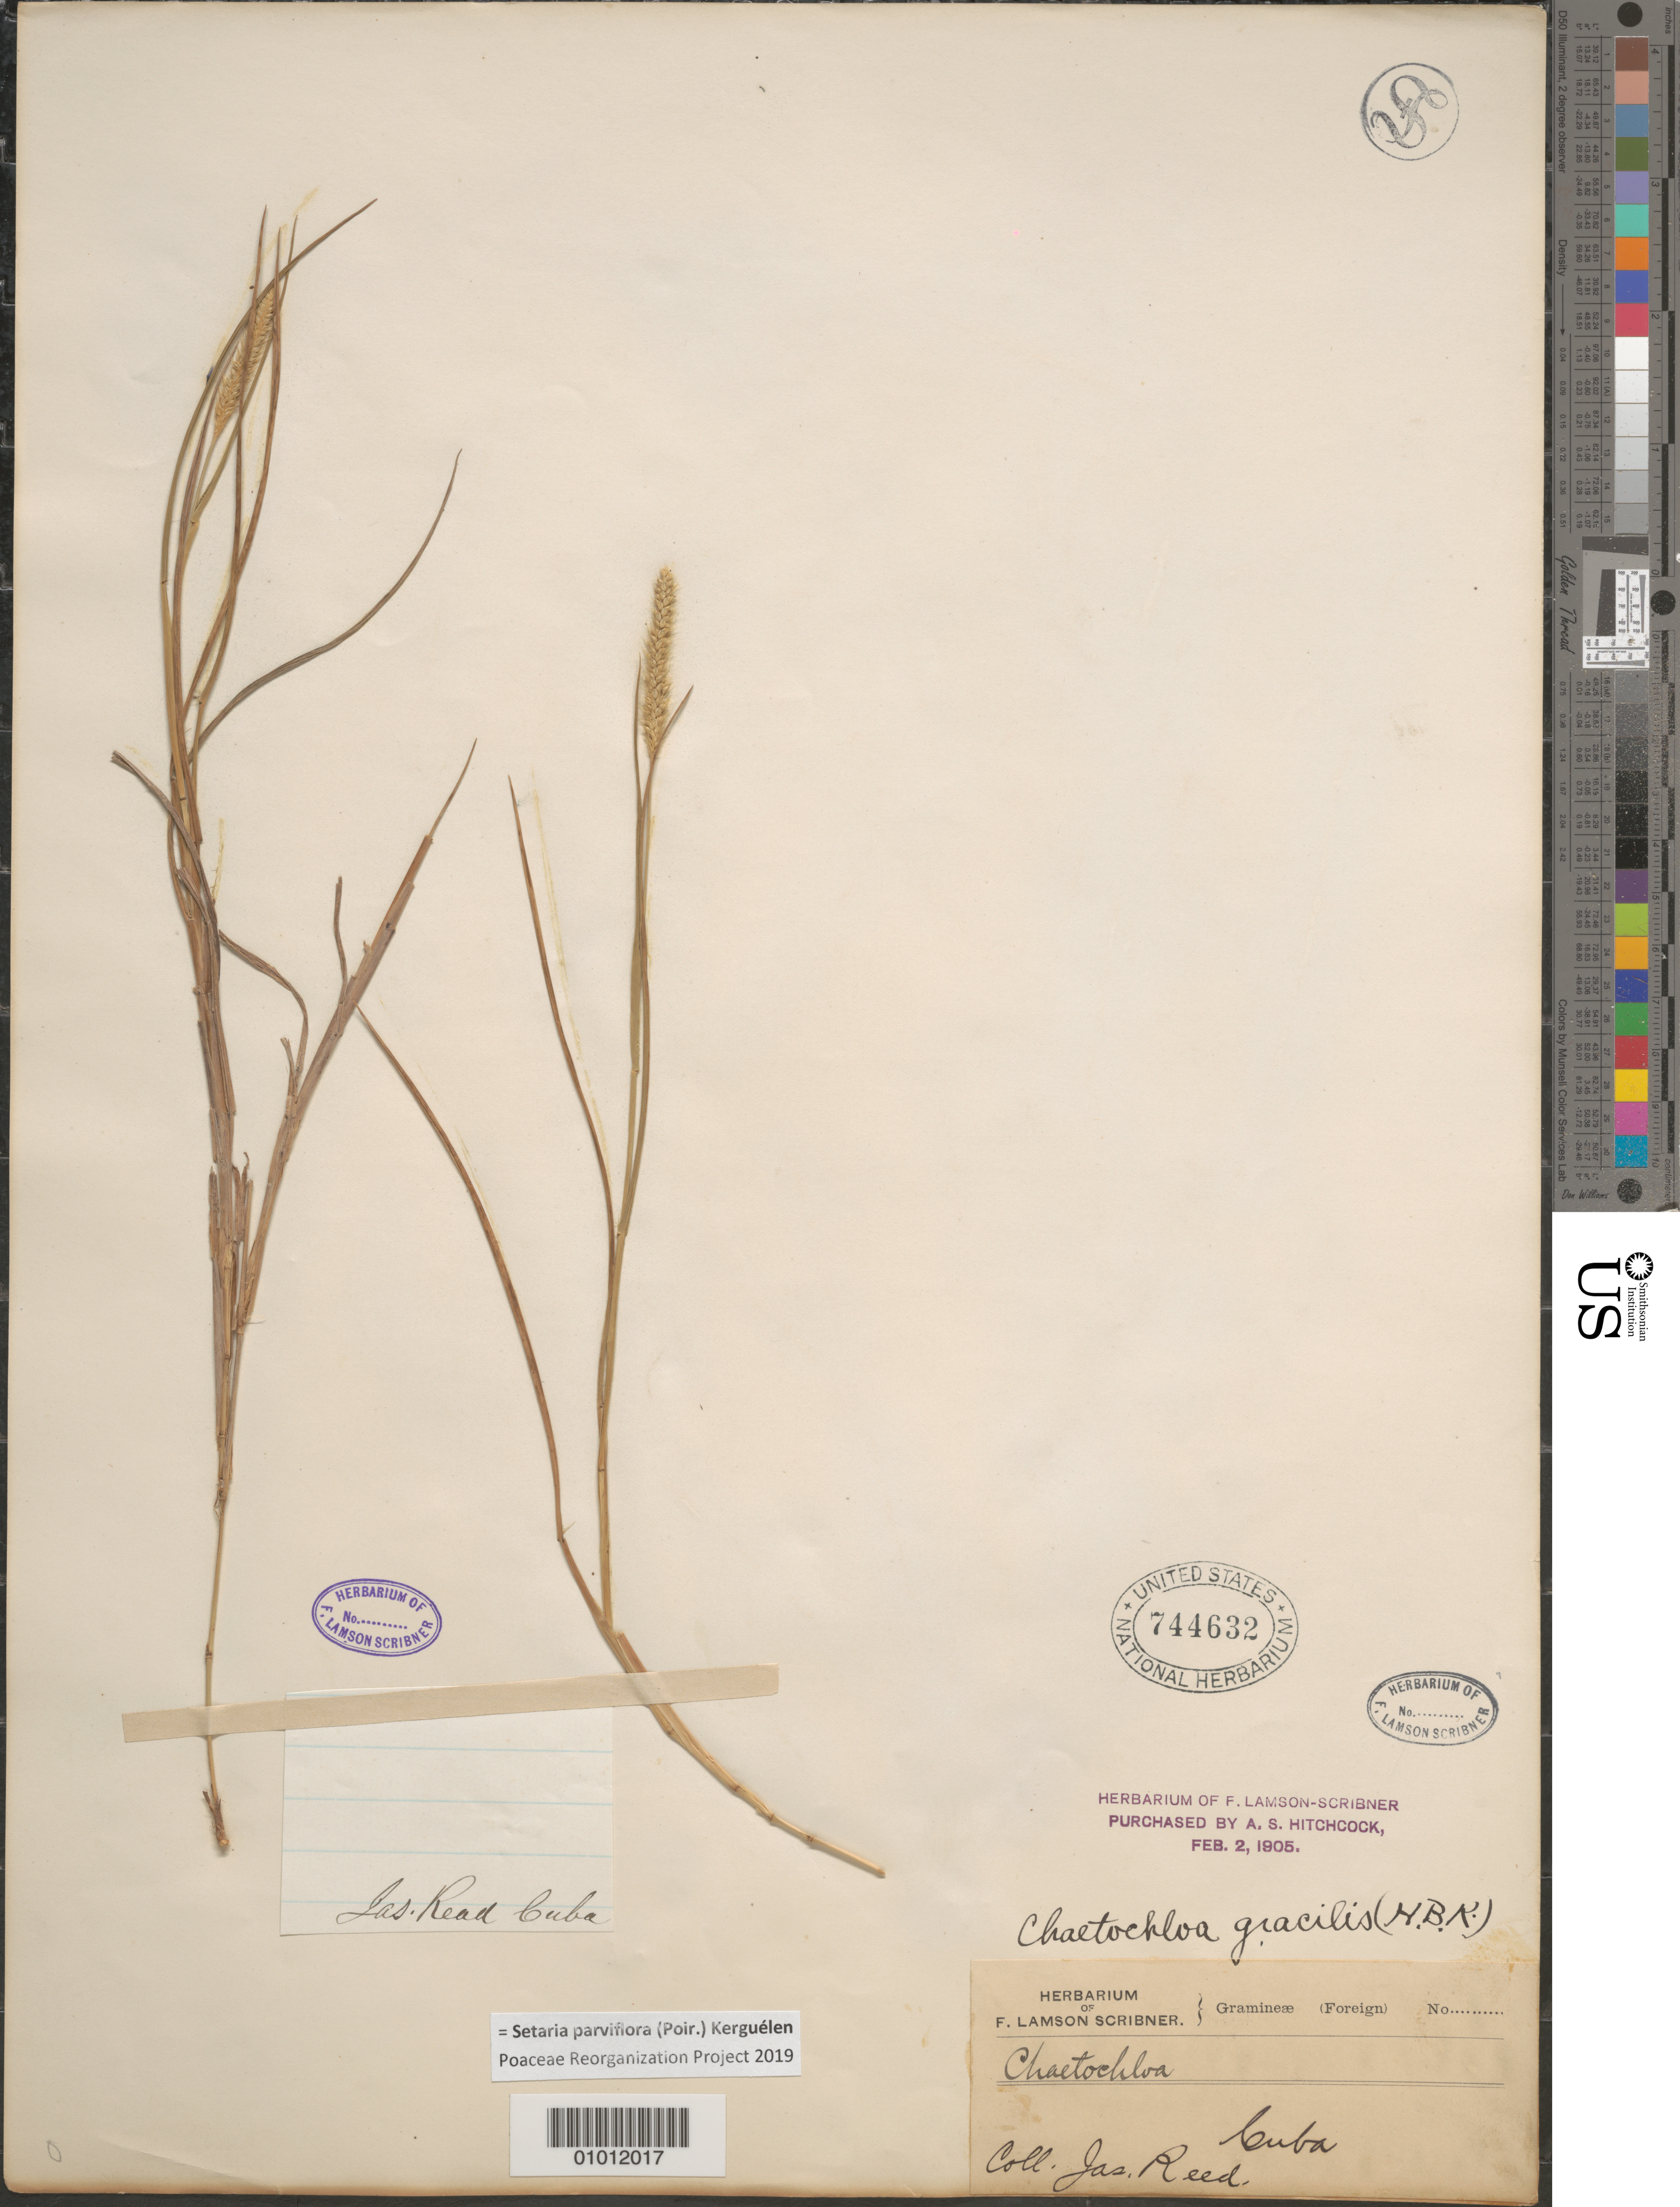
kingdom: Plantae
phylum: Tracheophyta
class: Liliopsida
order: Poales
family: Poaceae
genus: Setaria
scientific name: Setaria parviflora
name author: (Poir.) Kerguélen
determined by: Poaceae Reorganization Project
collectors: J. Reed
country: Cuba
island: Cuba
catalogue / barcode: US 744632